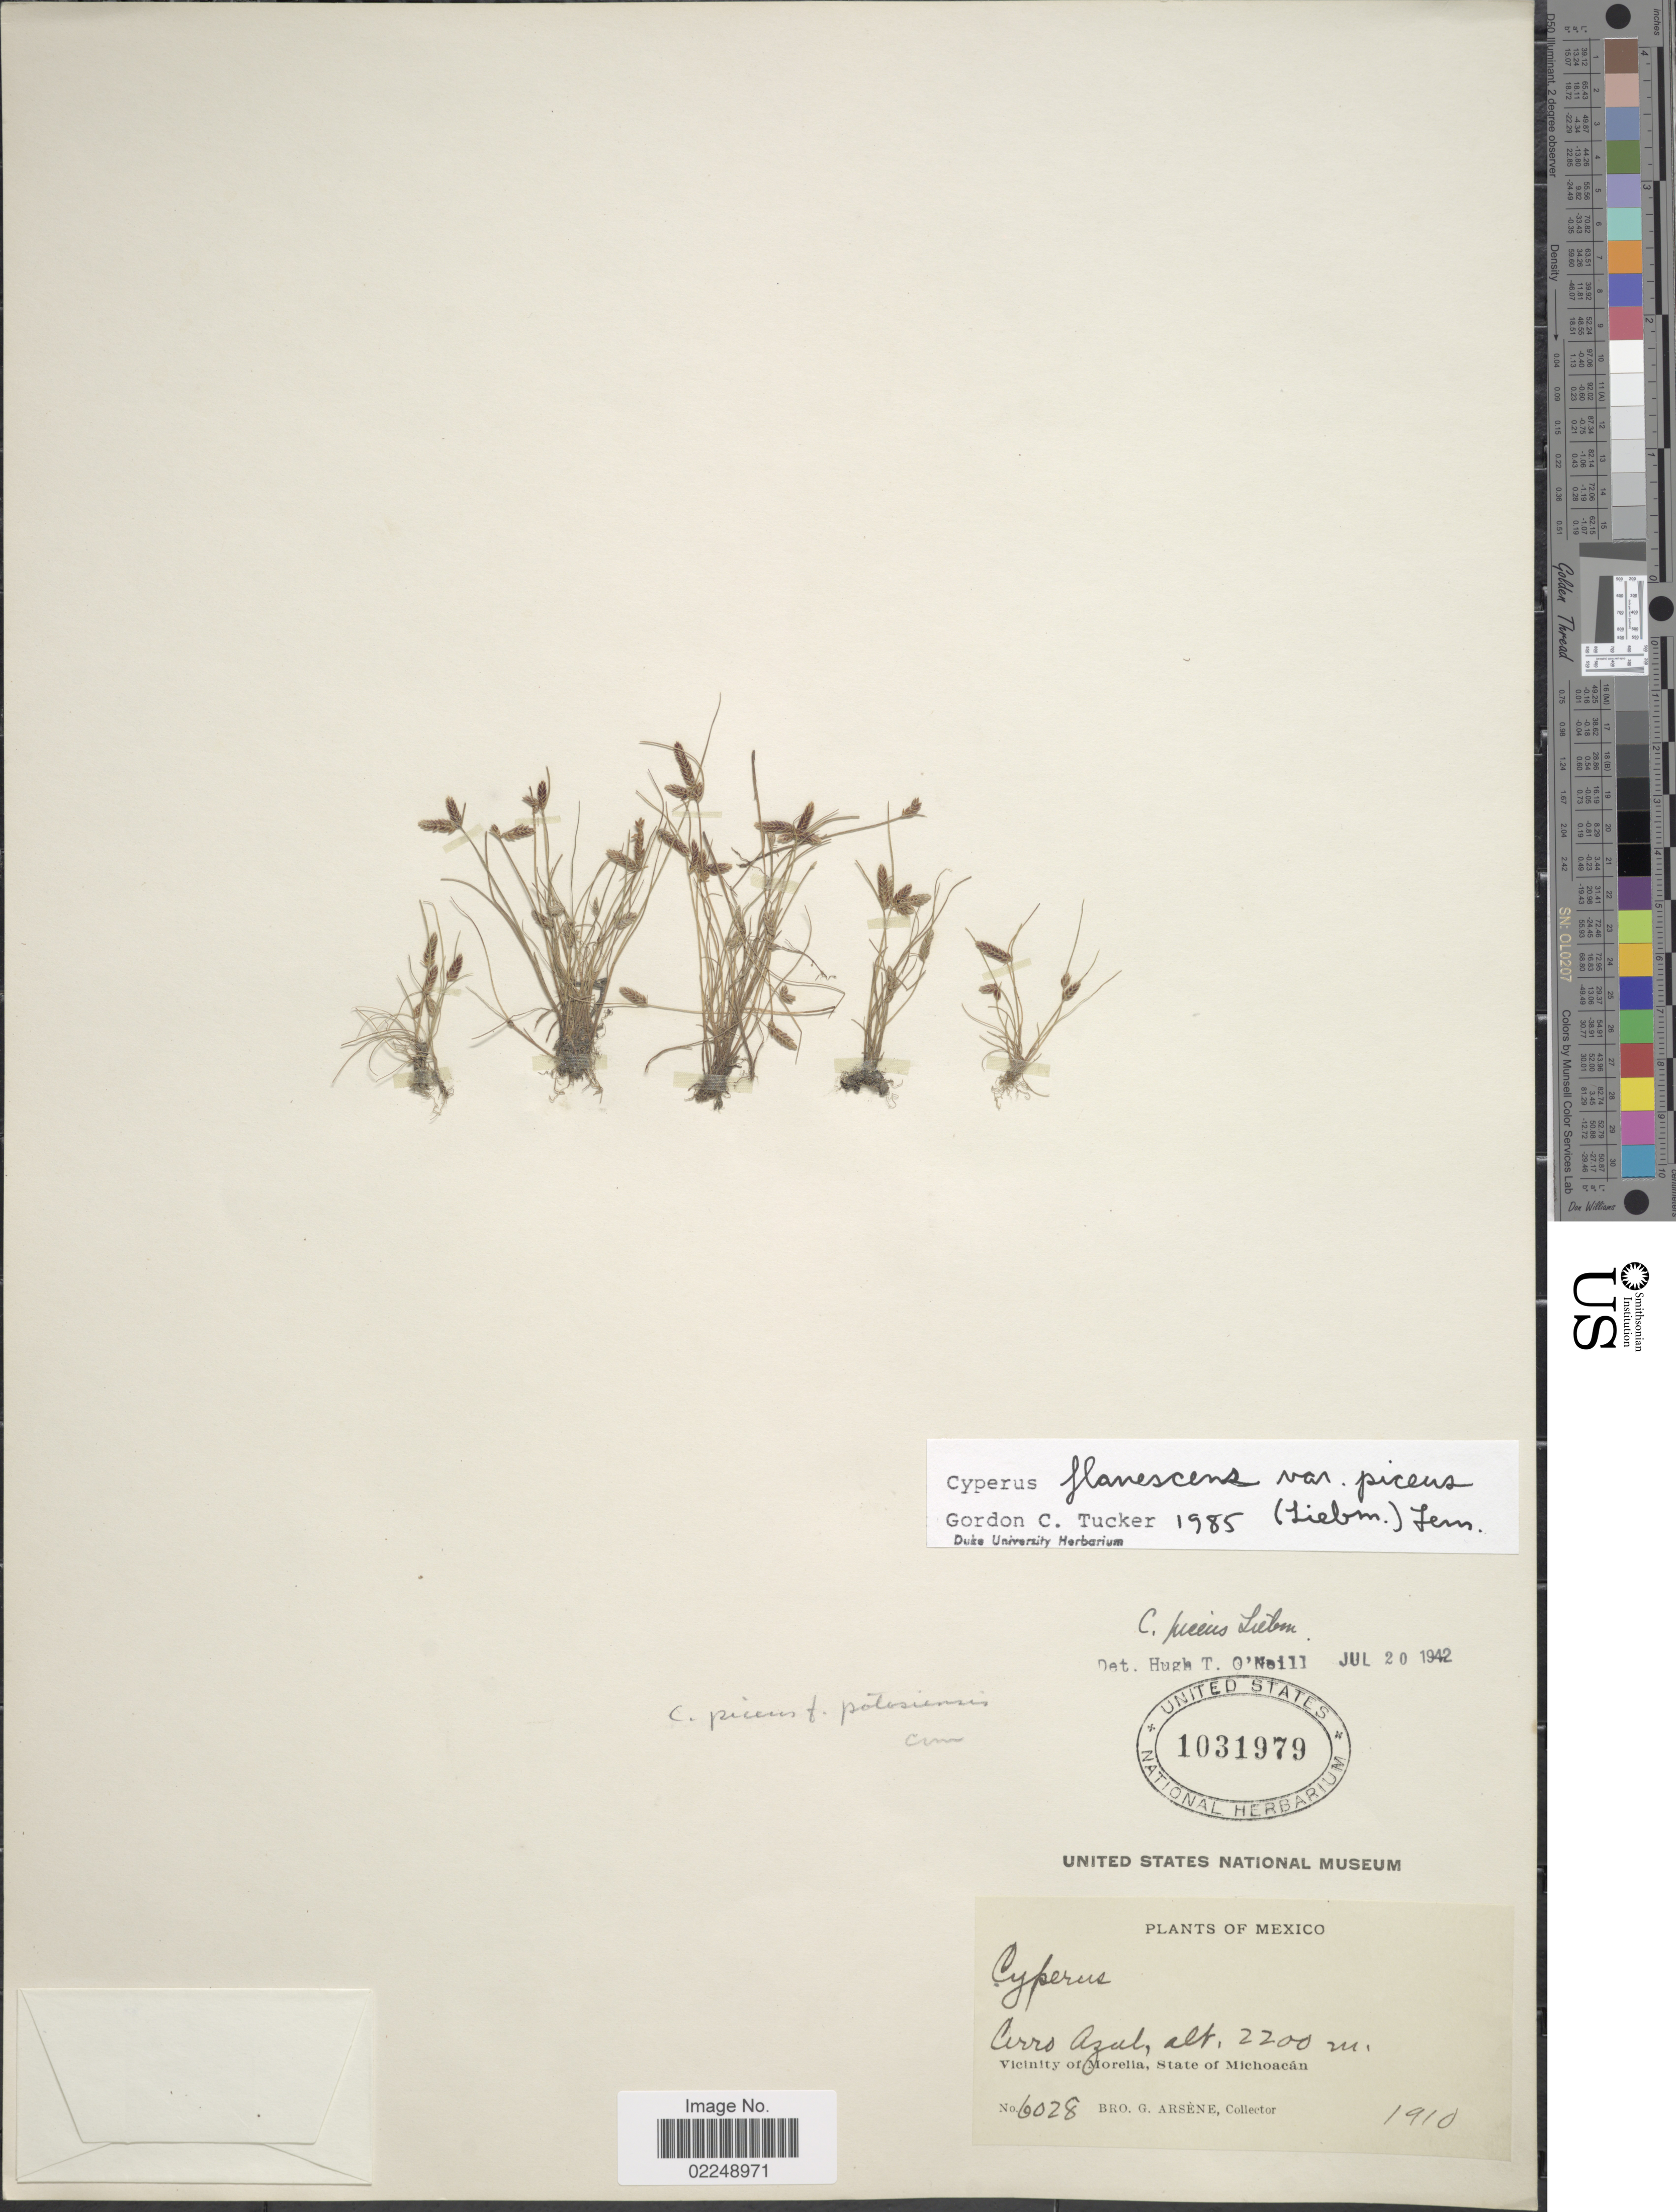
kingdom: Plantae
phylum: Tracheophyta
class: Liliopsida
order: Poales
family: Cyperaceae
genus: Cyperus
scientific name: Cyperus flavescens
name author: L.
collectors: Bro. G. Arsène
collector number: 6028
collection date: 1910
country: Mexico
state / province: Michoacán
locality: Cerro Azul, Vicinity of Morelia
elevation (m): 2200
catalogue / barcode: US 1031979